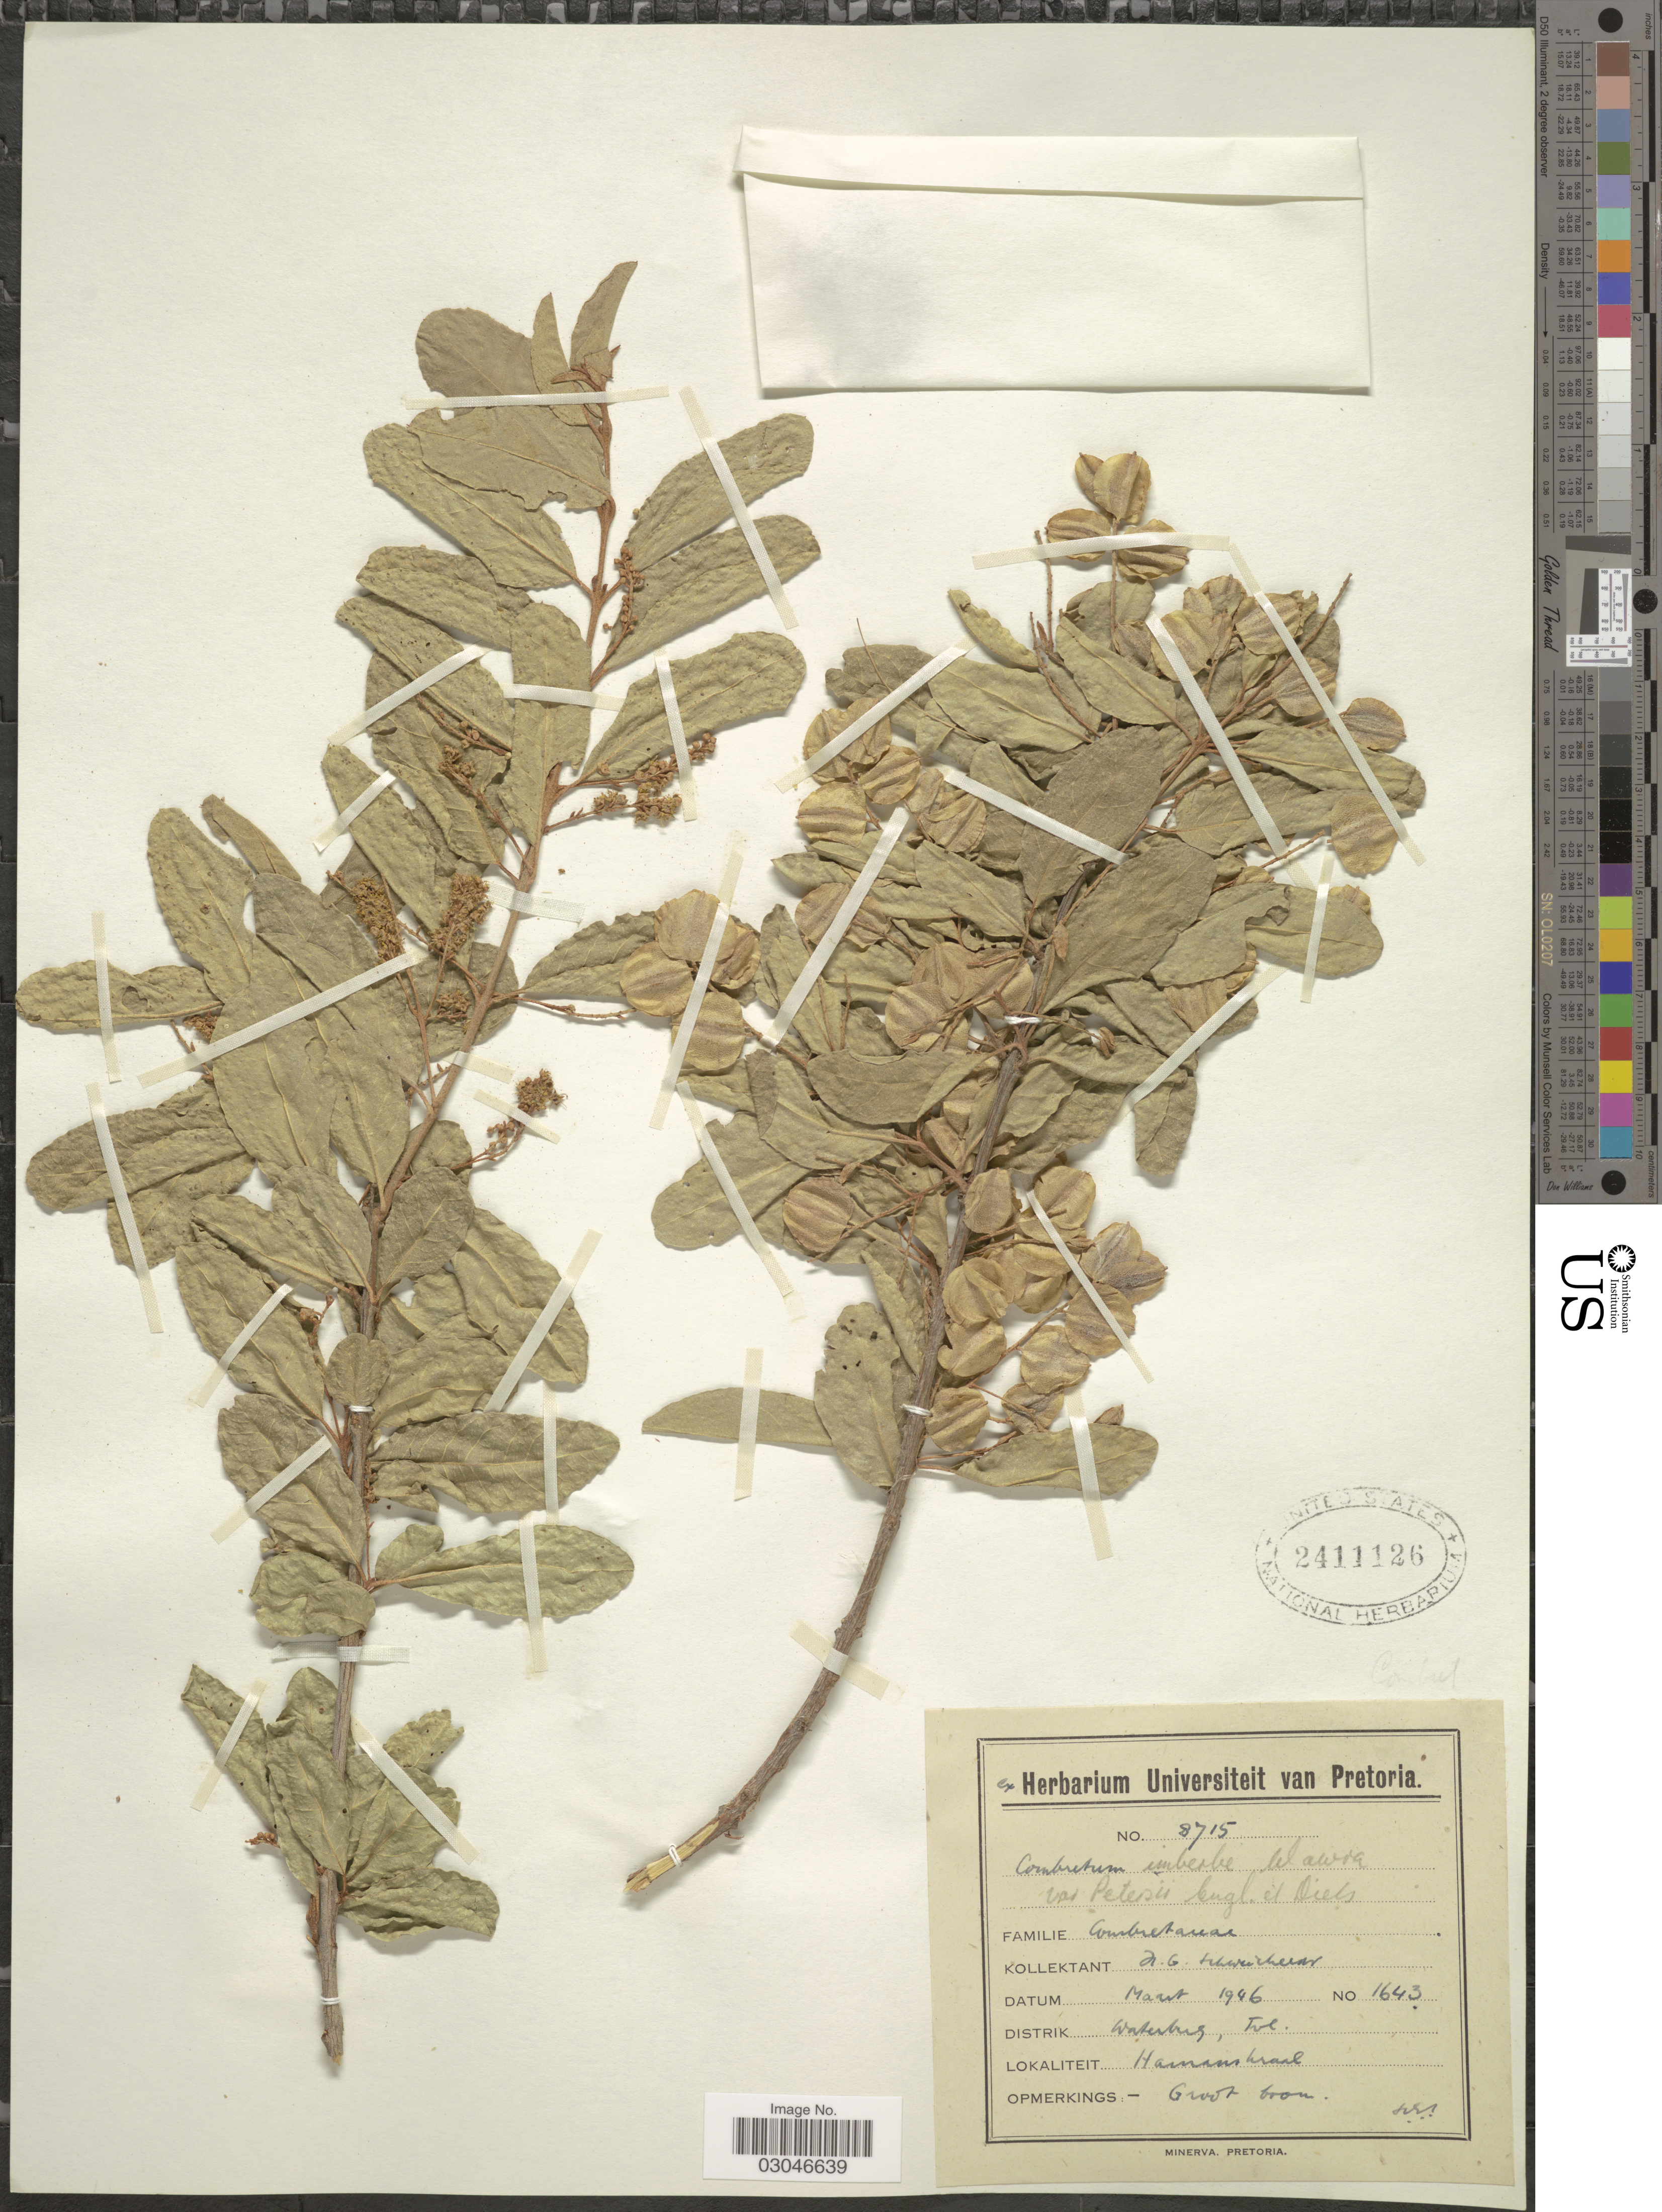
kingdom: Plantae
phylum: Tracheophyta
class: Magnoliopsida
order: Myrtales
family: Combretaceae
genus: Combretum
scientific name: Combretum imberbe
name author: Wawra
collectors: H. Schweickerdt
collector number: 1643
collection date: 1946-03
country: South Africa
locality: Distrik Waterberg, Tvl. Hamanskraal.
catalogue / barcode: US 2411126